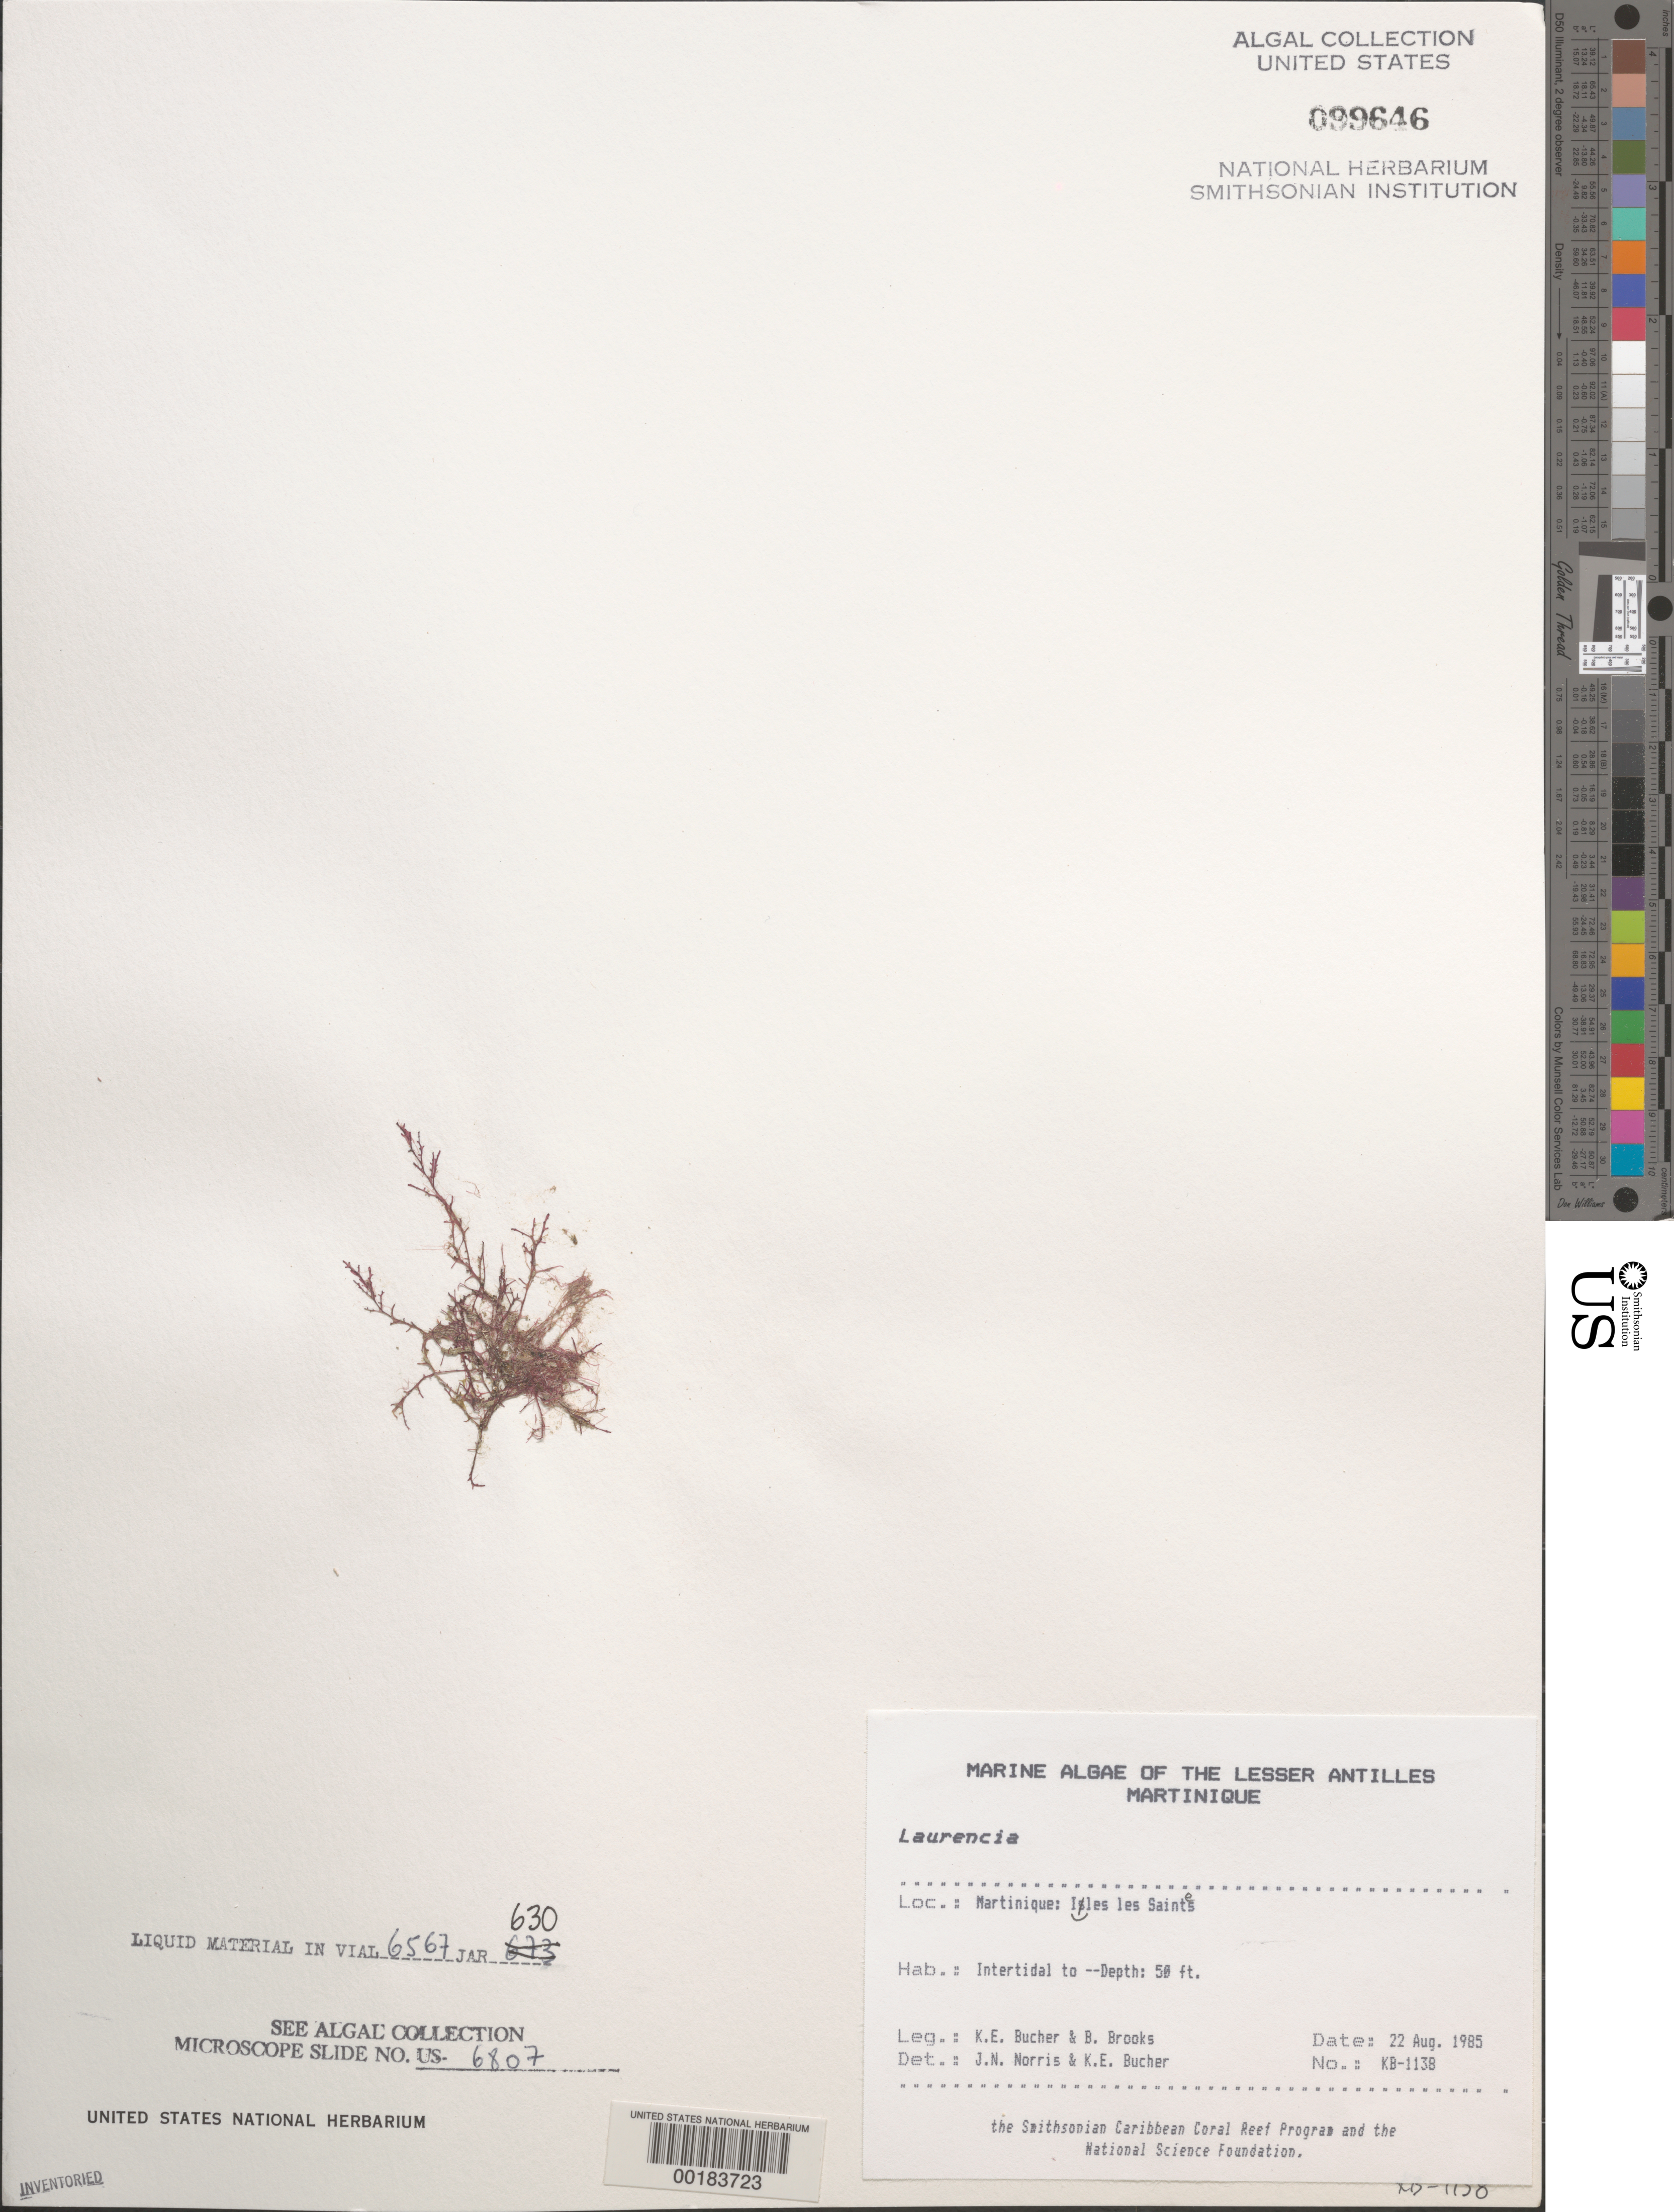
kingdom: Plantae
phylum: Rhodophyta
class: Florideophyceae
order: Ceramiales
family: Rhodomelaceae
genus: Laurencia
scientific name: Laurencia sp.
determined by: Norris, J. N.; Bucher, K. E.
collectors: K. E. Bucher & B. Brooks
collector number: Kb-1138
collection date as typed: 22 Aug 1985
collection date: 1985-08-22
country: Martinique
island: Iles les Saintes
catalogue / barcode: US 99646